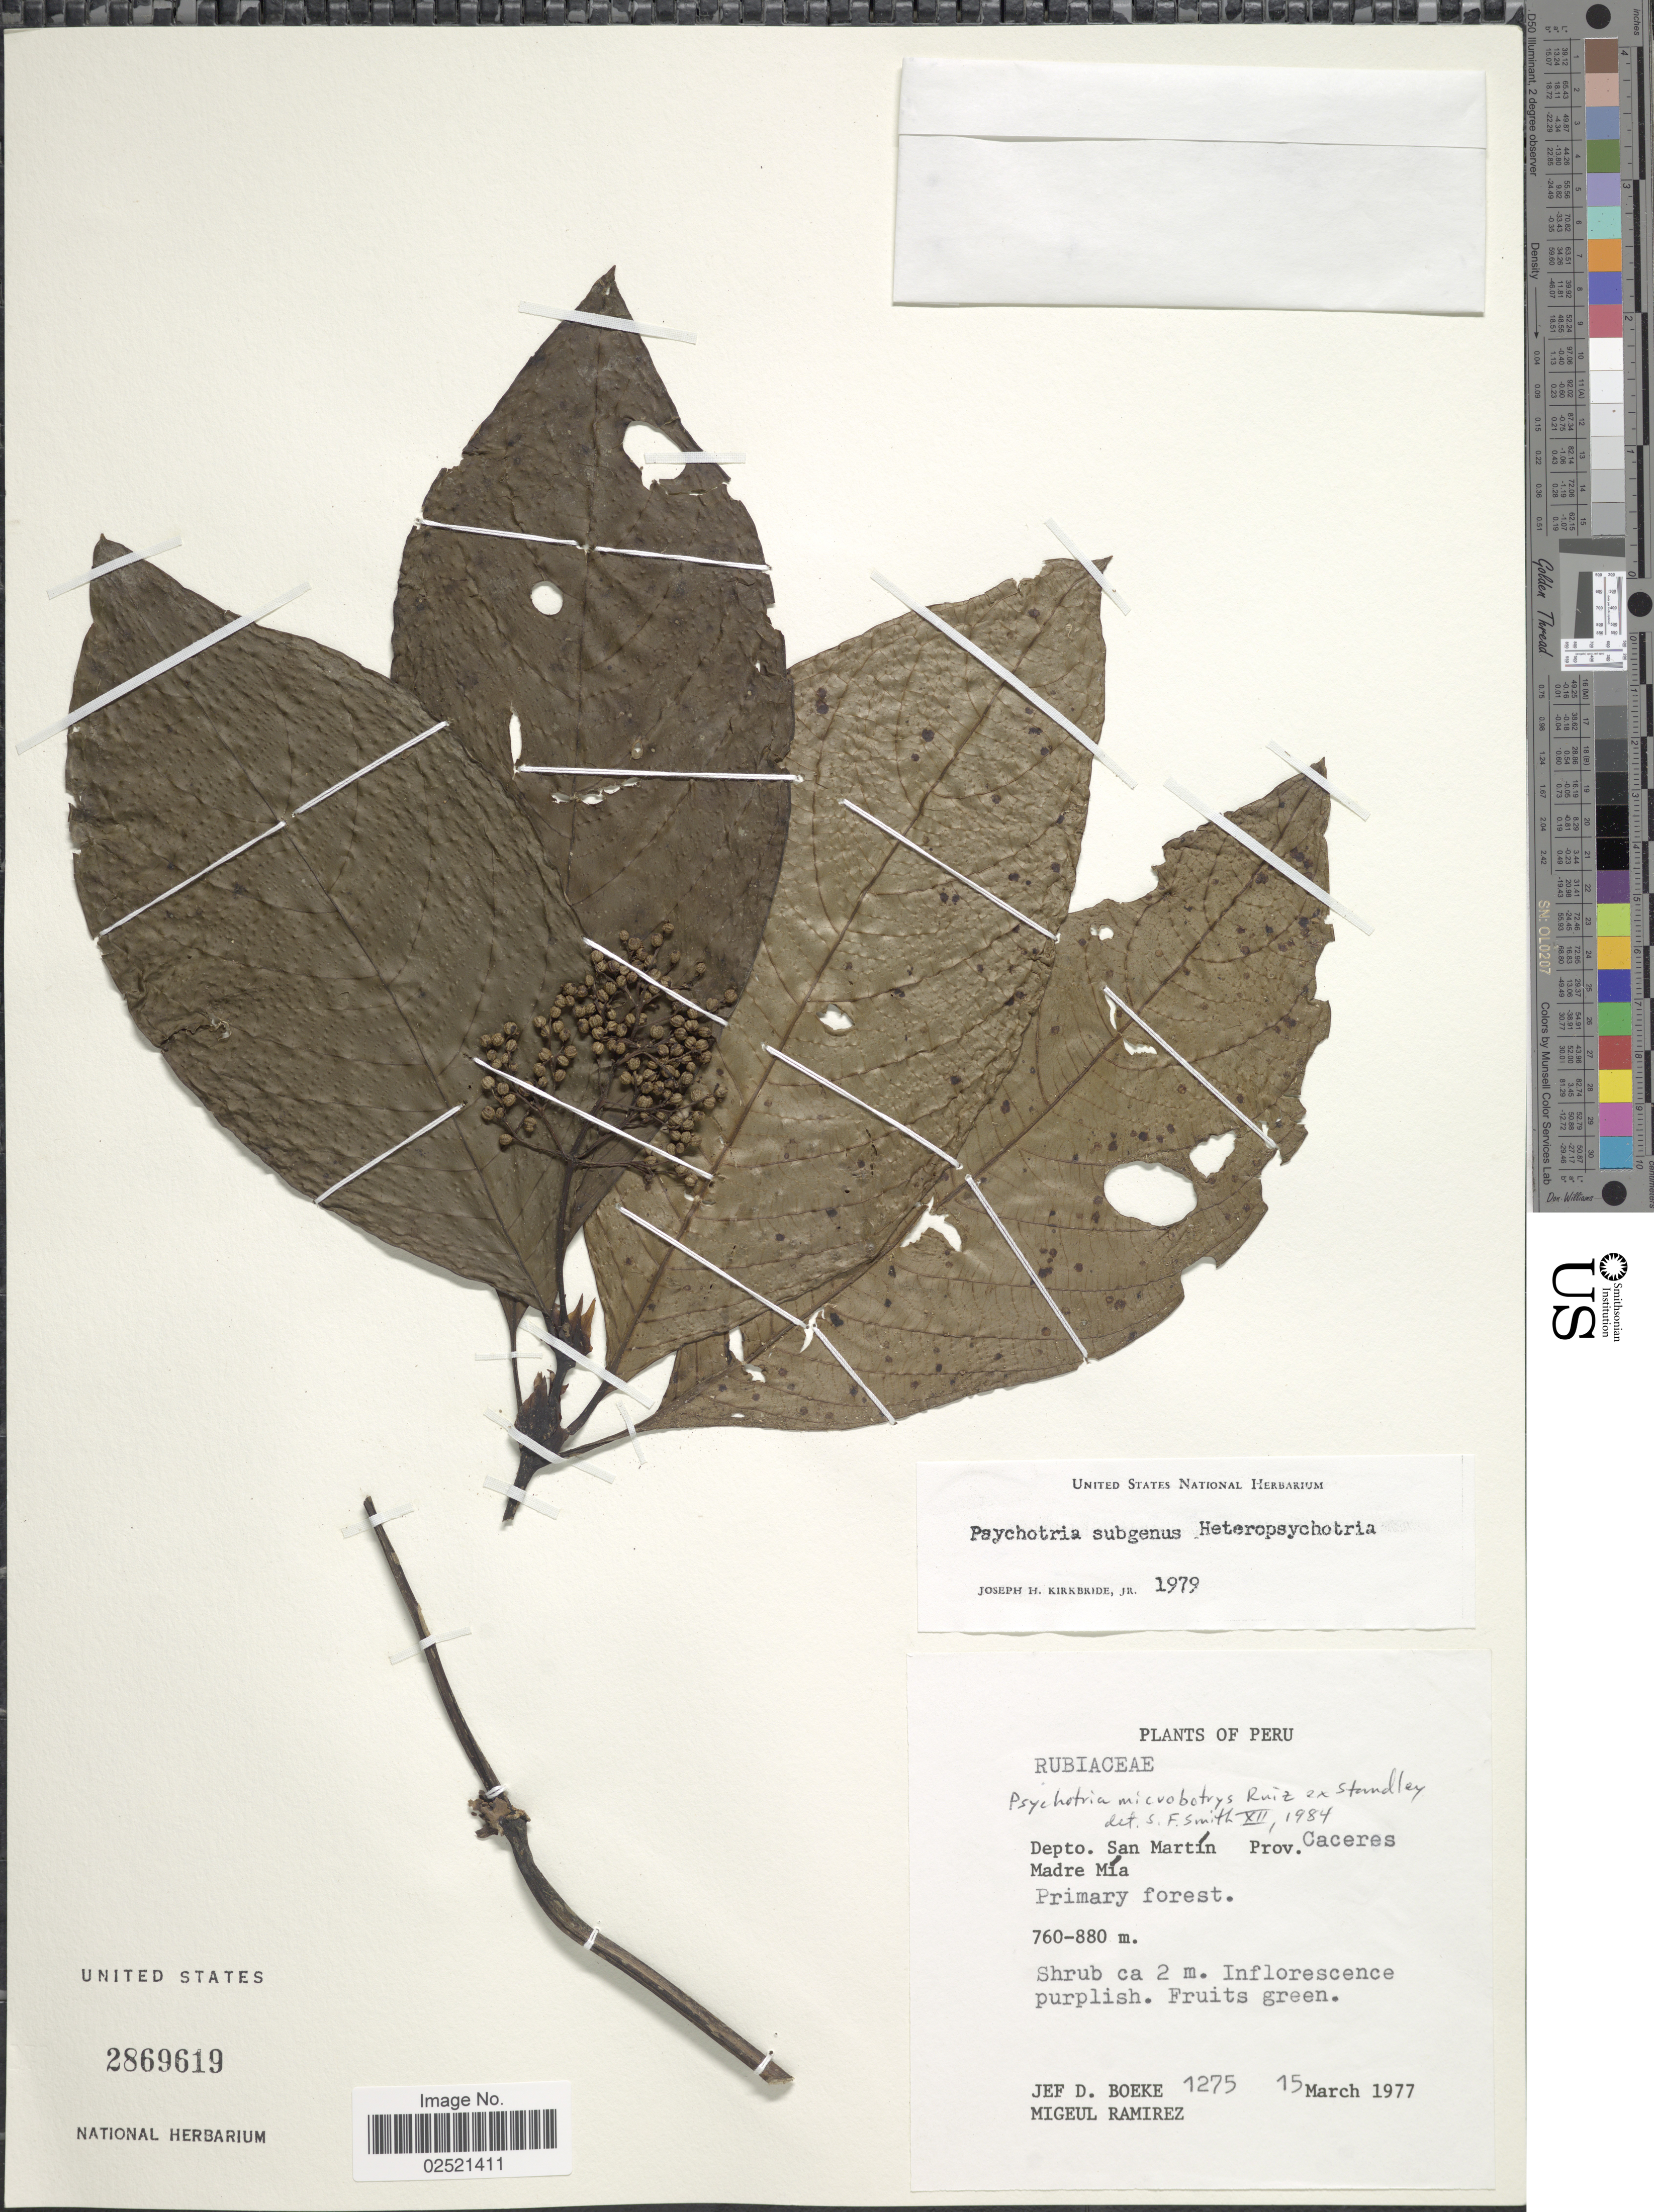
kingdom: Plantae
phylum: Tracheophyta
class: Magnoliopsida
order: Gentianales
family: Rubiaceae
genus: Psychotria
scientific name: Psychotria microbotrys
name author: Ruiz ex Standl.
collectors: J. Boeke & M. Ramirez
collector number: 1275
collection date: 1977-03-15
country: Peru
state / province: San Martín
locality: Prov. Caceres, Madre Mia.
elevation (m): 760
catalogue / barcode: US 2869619